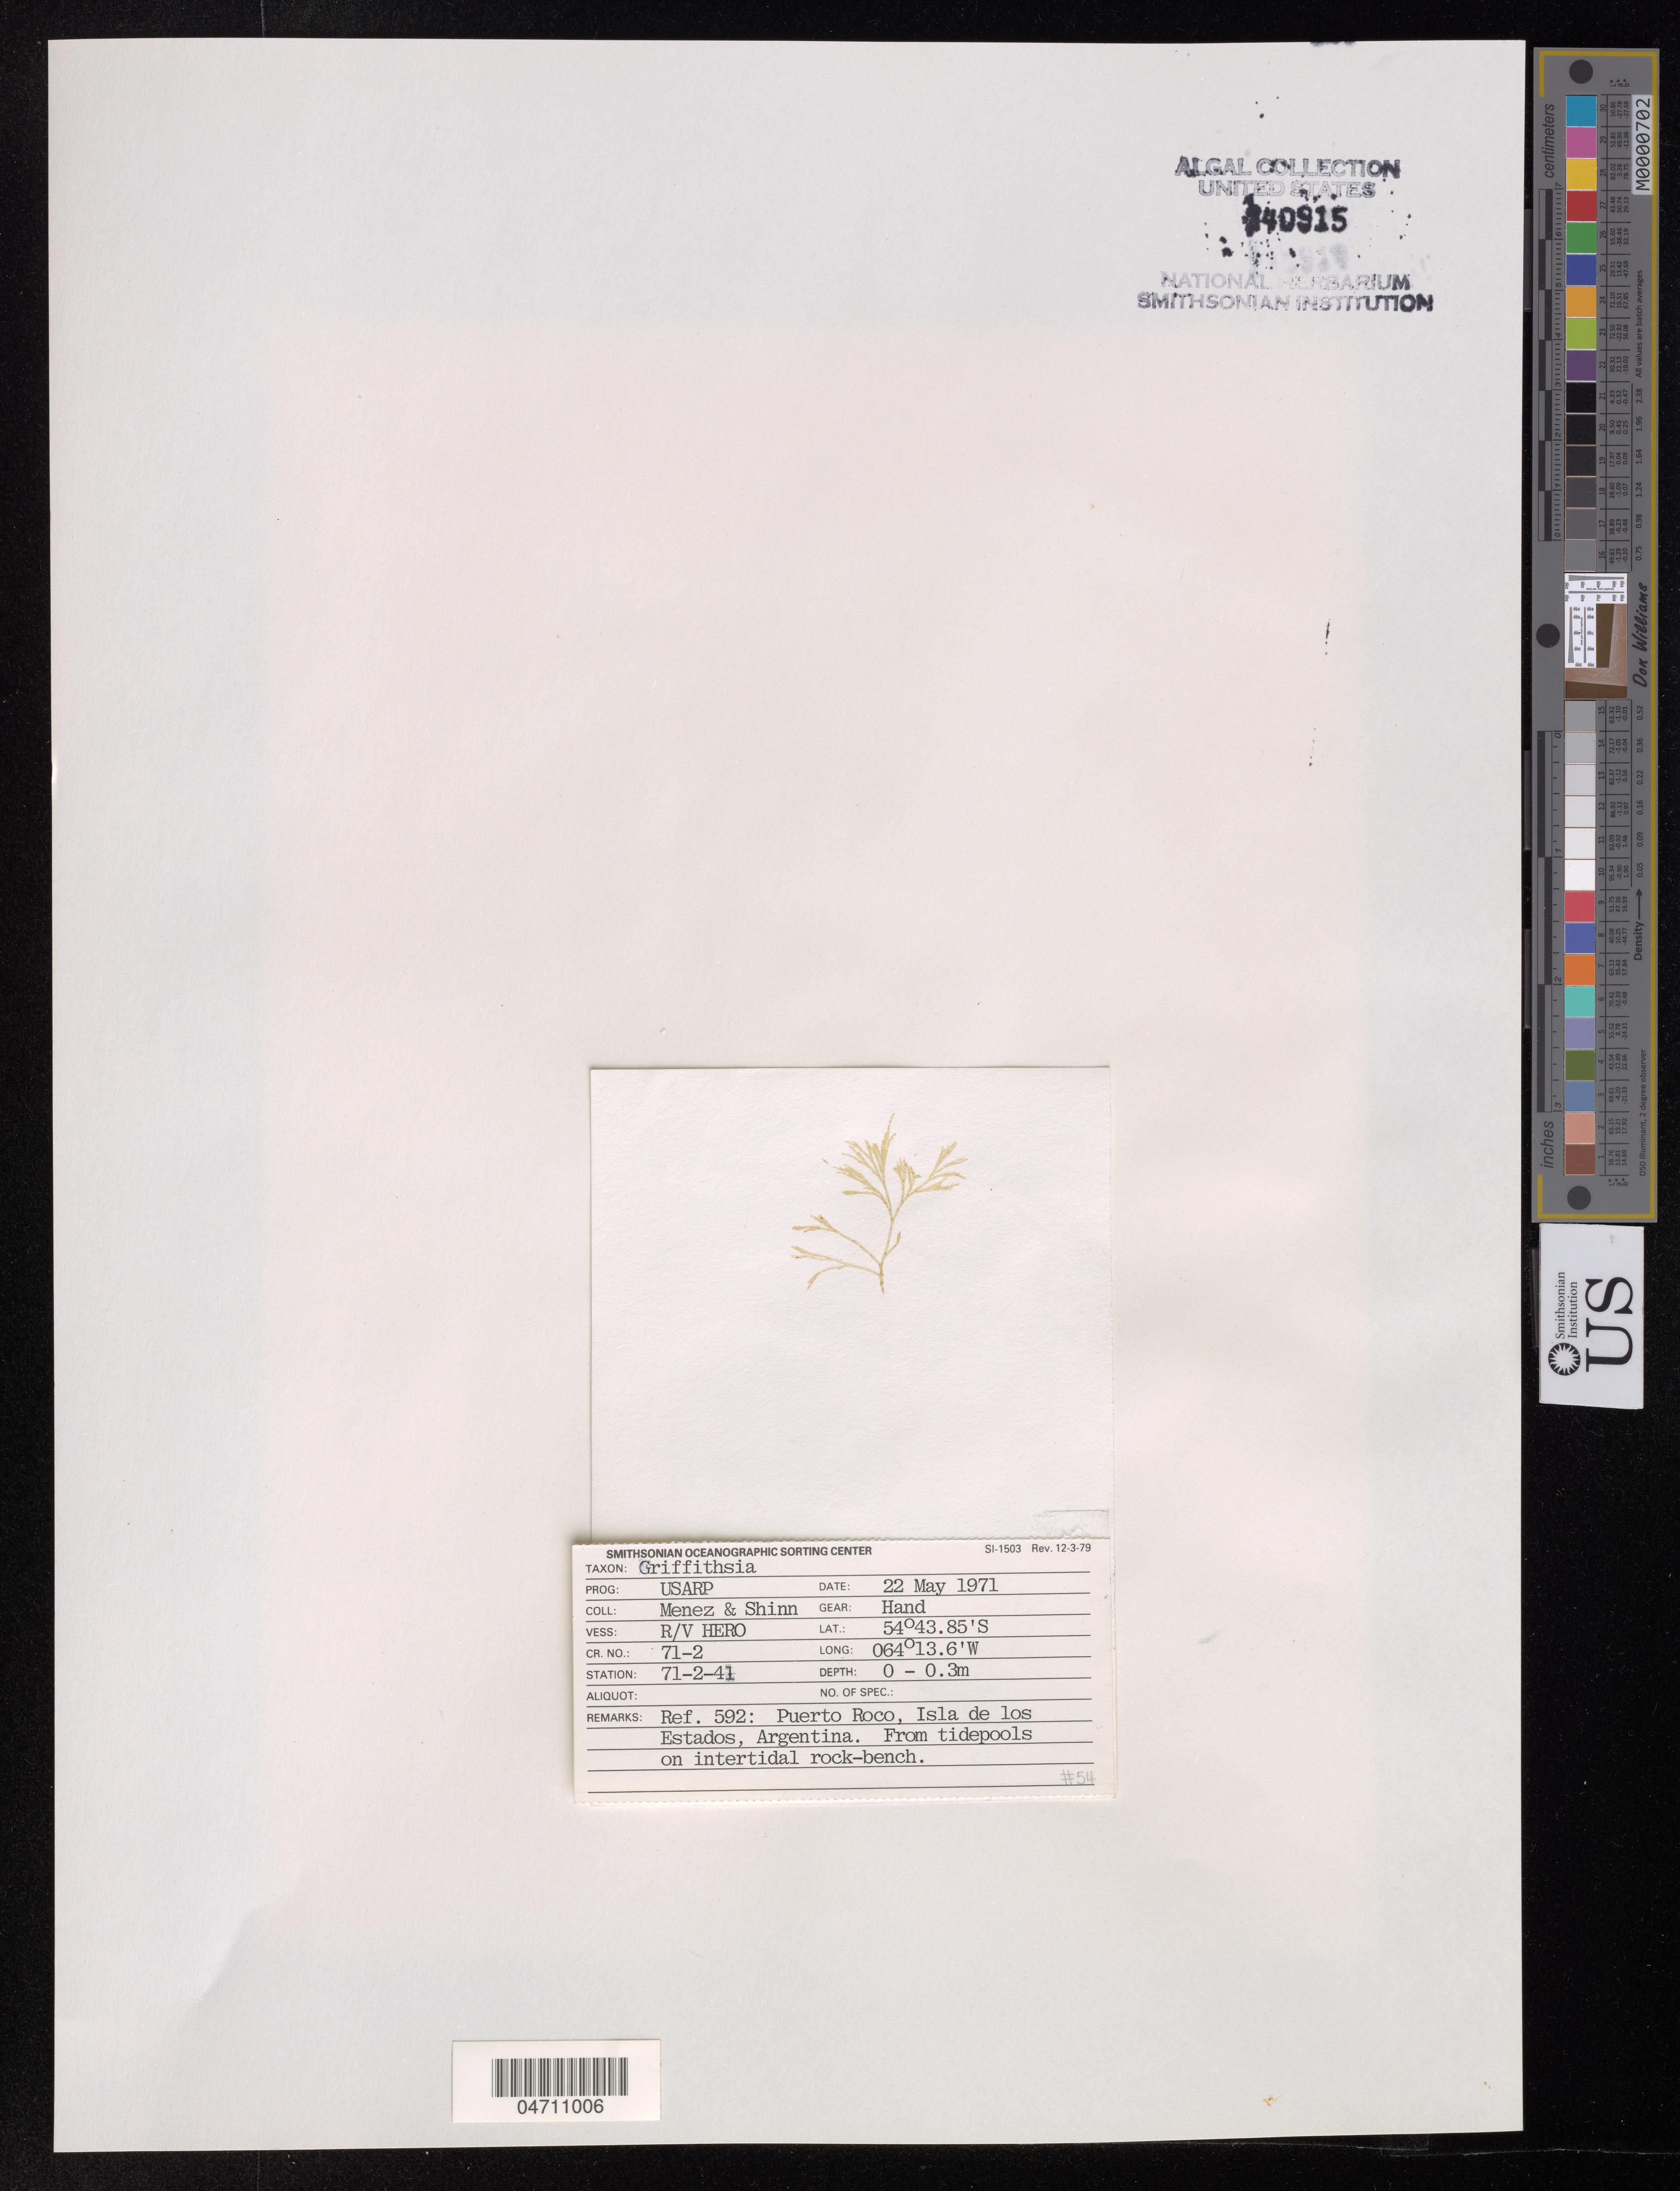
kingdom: Plantae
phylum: Rhodophyta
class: Florideophyceae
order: Ceramiales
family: Wrangeliaceae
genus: Griffithsia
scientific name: Griffithsia sp.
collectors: Menez & -. Shinn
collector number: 54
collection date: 1971-05-22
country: Argentina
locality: Puerto Roco, Isla de los Estados.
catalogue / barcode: US 140915